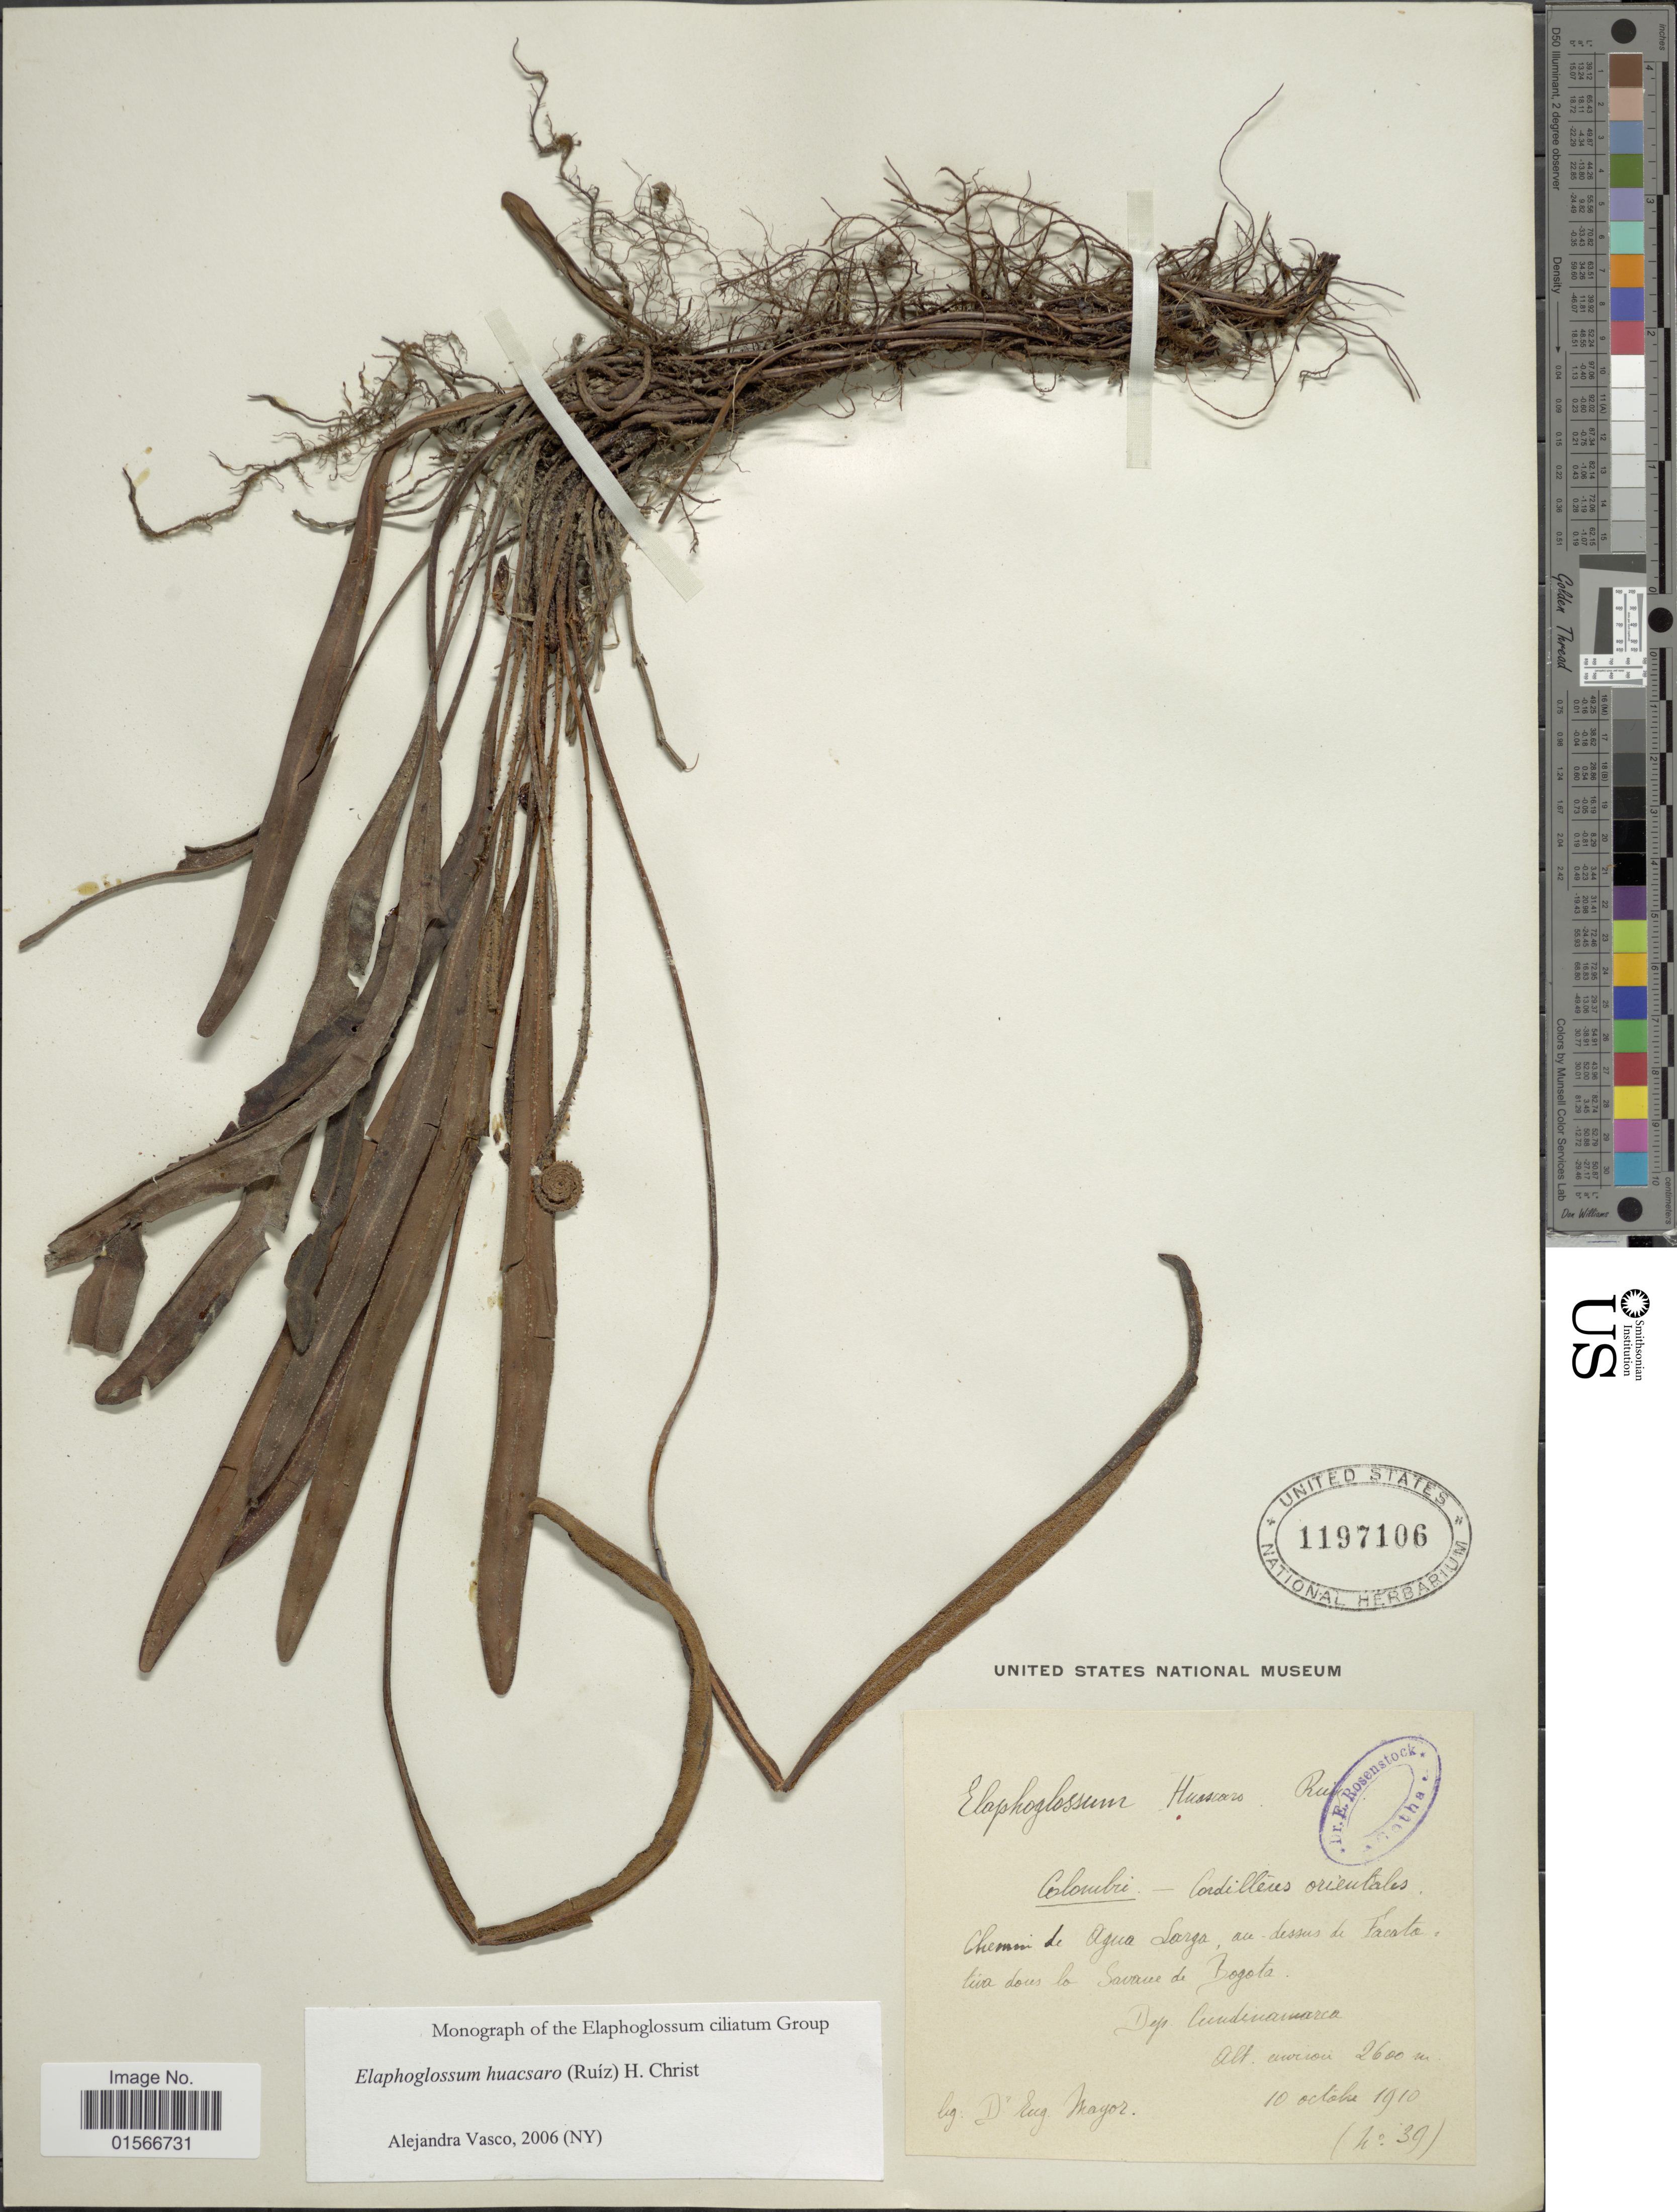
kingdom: Plantae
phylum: Tracheophyta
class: Polypodiopsida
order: Polypodiales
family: Dryopteridaceae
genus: Elaphoglossum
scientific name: Elaphoglossum huacsaro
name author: (Ruiz) Christ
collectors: E. Mayor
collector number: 39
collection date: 1910-10-10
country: Colombia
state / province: Cundinamarca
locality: Cordillera orientales, Chemin de Agua Larga, au dessus de Facatativa dans la Savane de Bogota, Dep. Cundinamarca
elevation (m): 2600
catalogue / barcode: US 1197106